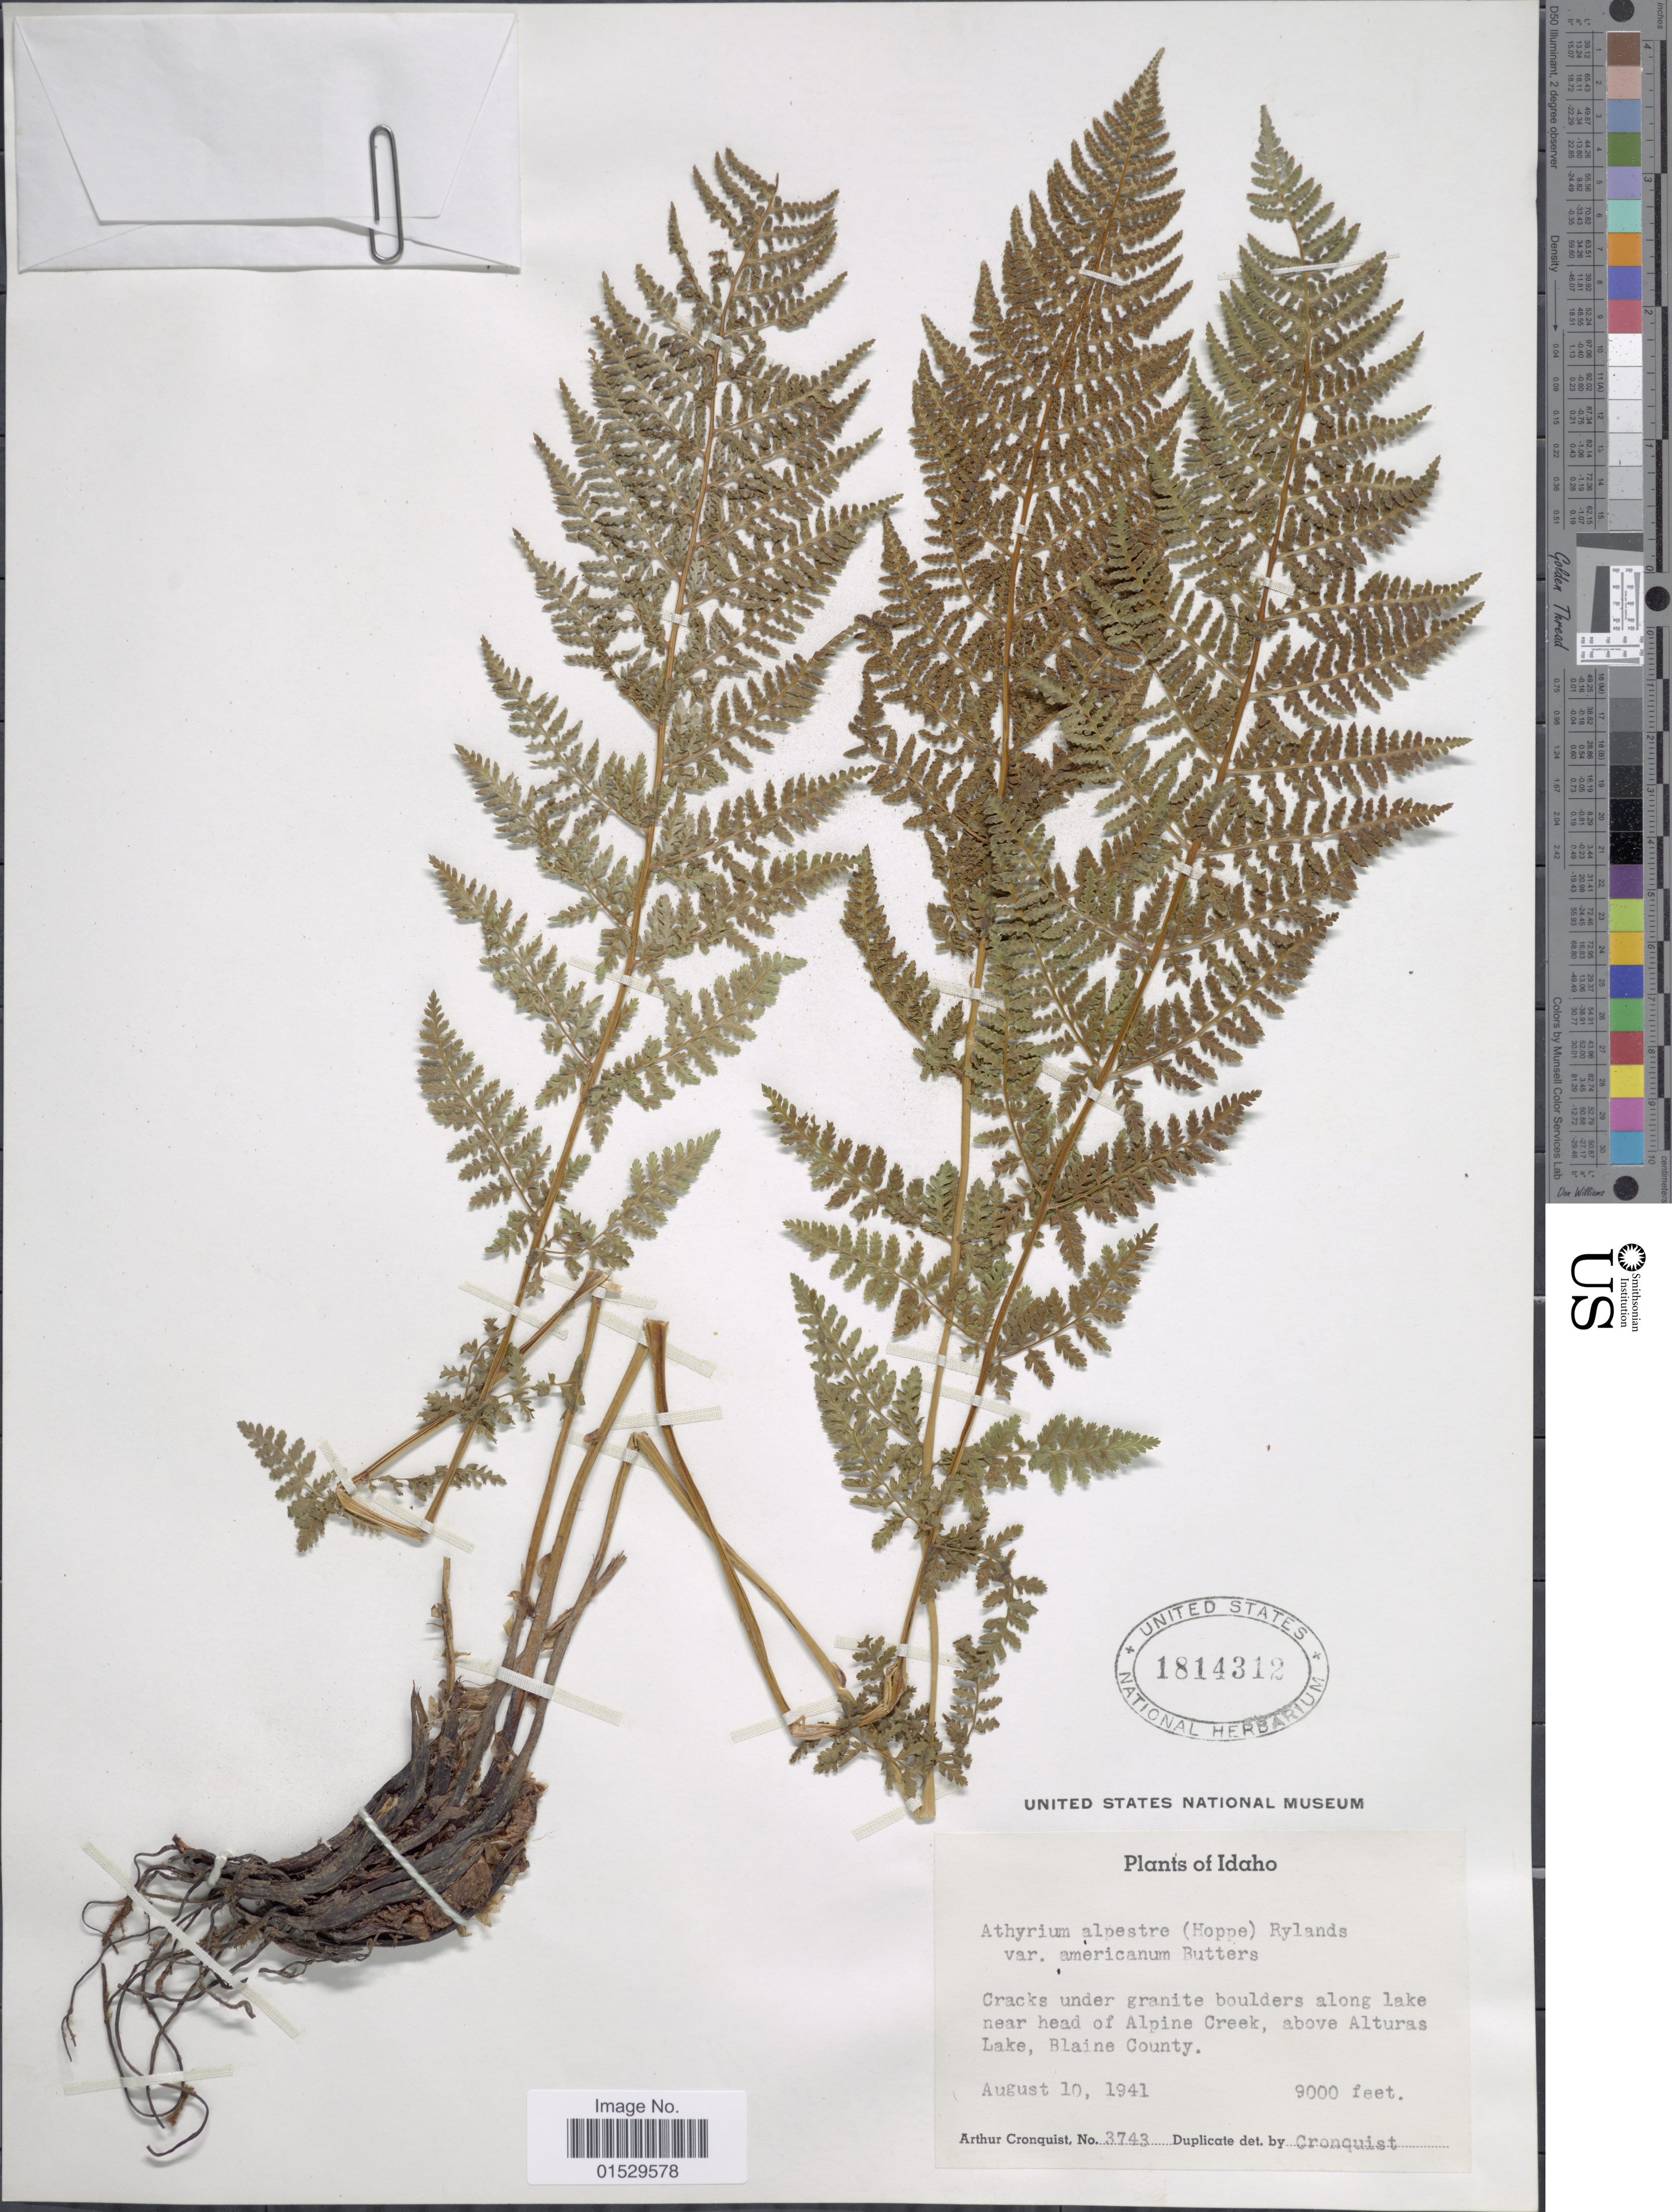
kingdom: Plantae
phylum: Tracheophyta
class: Polypodiopsida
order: Polypodiales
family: Athyriaceae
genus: Athyrium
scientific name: Athyrium distentifolilum subsp. americanum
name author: (Butters) Hultén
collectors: A. J. Cronquist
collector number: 3743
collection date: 1941-08-10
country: United States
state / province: Idaho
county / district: Blaine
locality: Cracks under granite boulder along lake near head of Alpine Creek, above Alturas Lake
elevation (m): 2743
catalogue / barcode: US 1814312